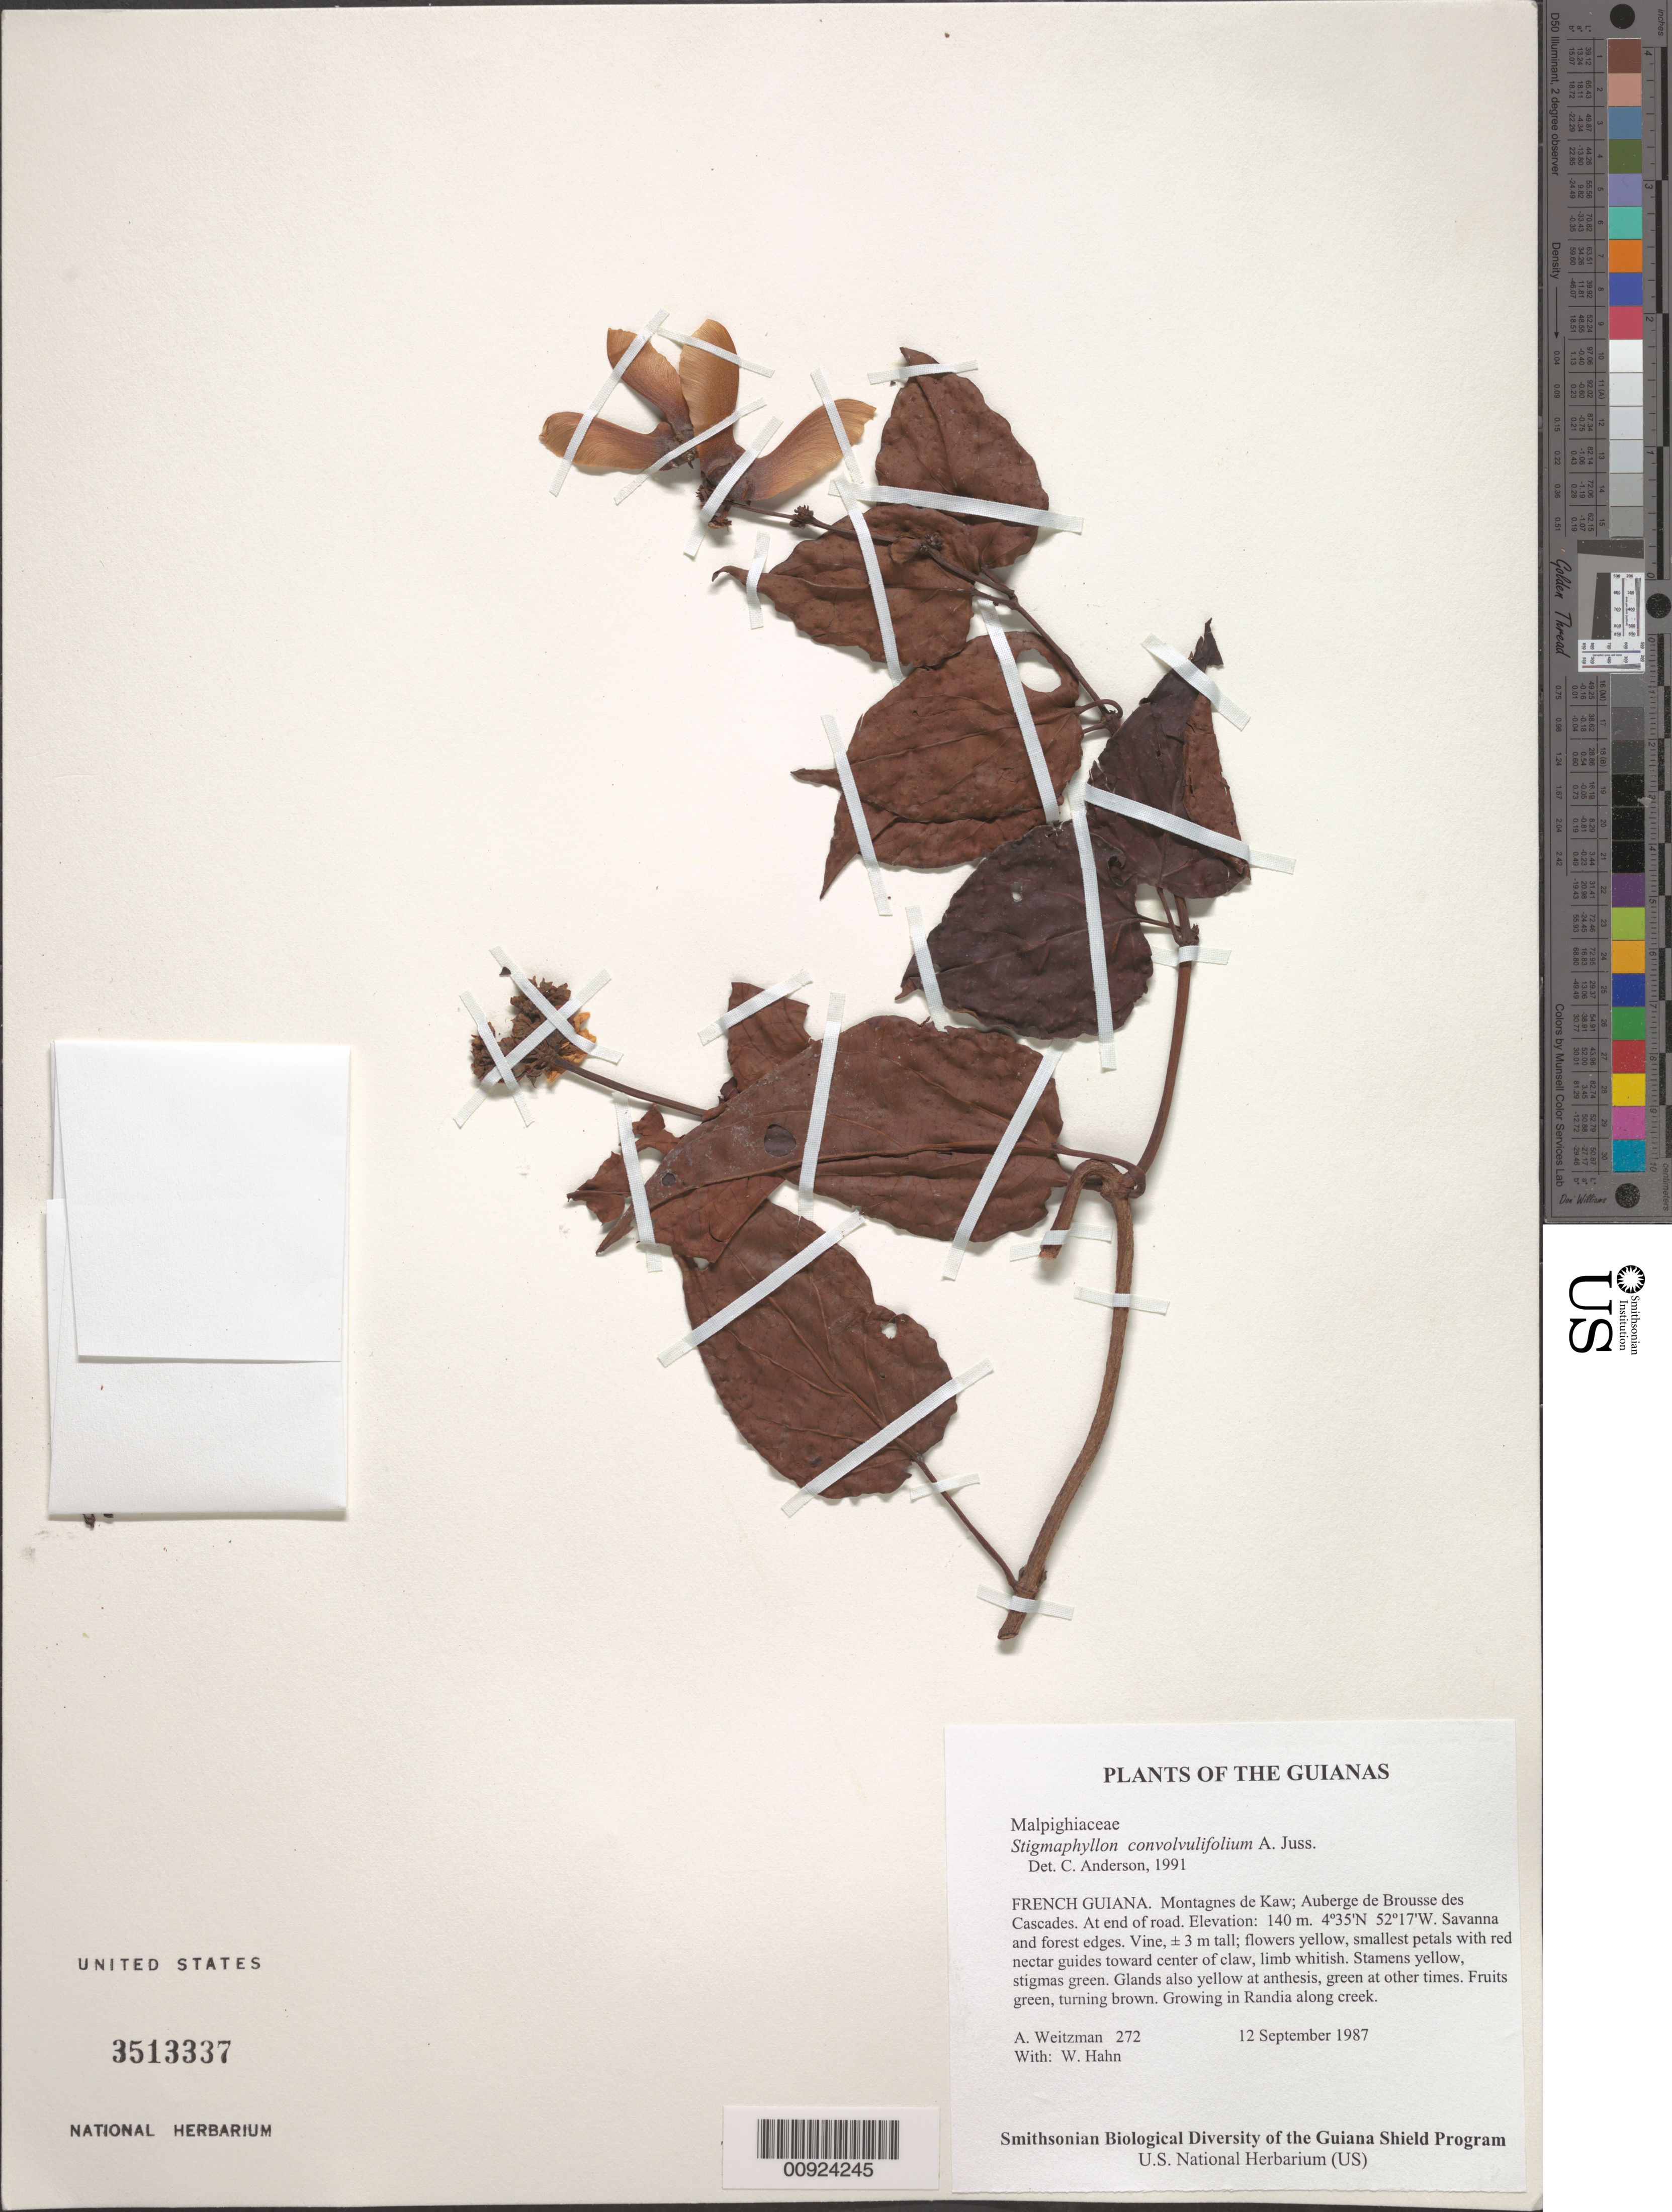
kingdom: Plantae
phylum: Tracheophyta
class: Magnoliopsida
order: Malpighiales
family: Malpighiaceae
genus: Stigmaphyllon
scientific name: Stigmaphyllon convolvulifolium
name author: A. Juss.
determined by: Anderson, C.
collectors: A. L. Weitzman & W. Hahn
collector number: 272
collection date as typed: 12 September 1987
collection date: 1987-09-12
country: French Guiana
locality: Montagnes de Kaw; Auberge de Brousse des Cascades. At end of road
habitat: Savanna and forest edges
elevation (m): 140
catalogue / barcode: US 3513337